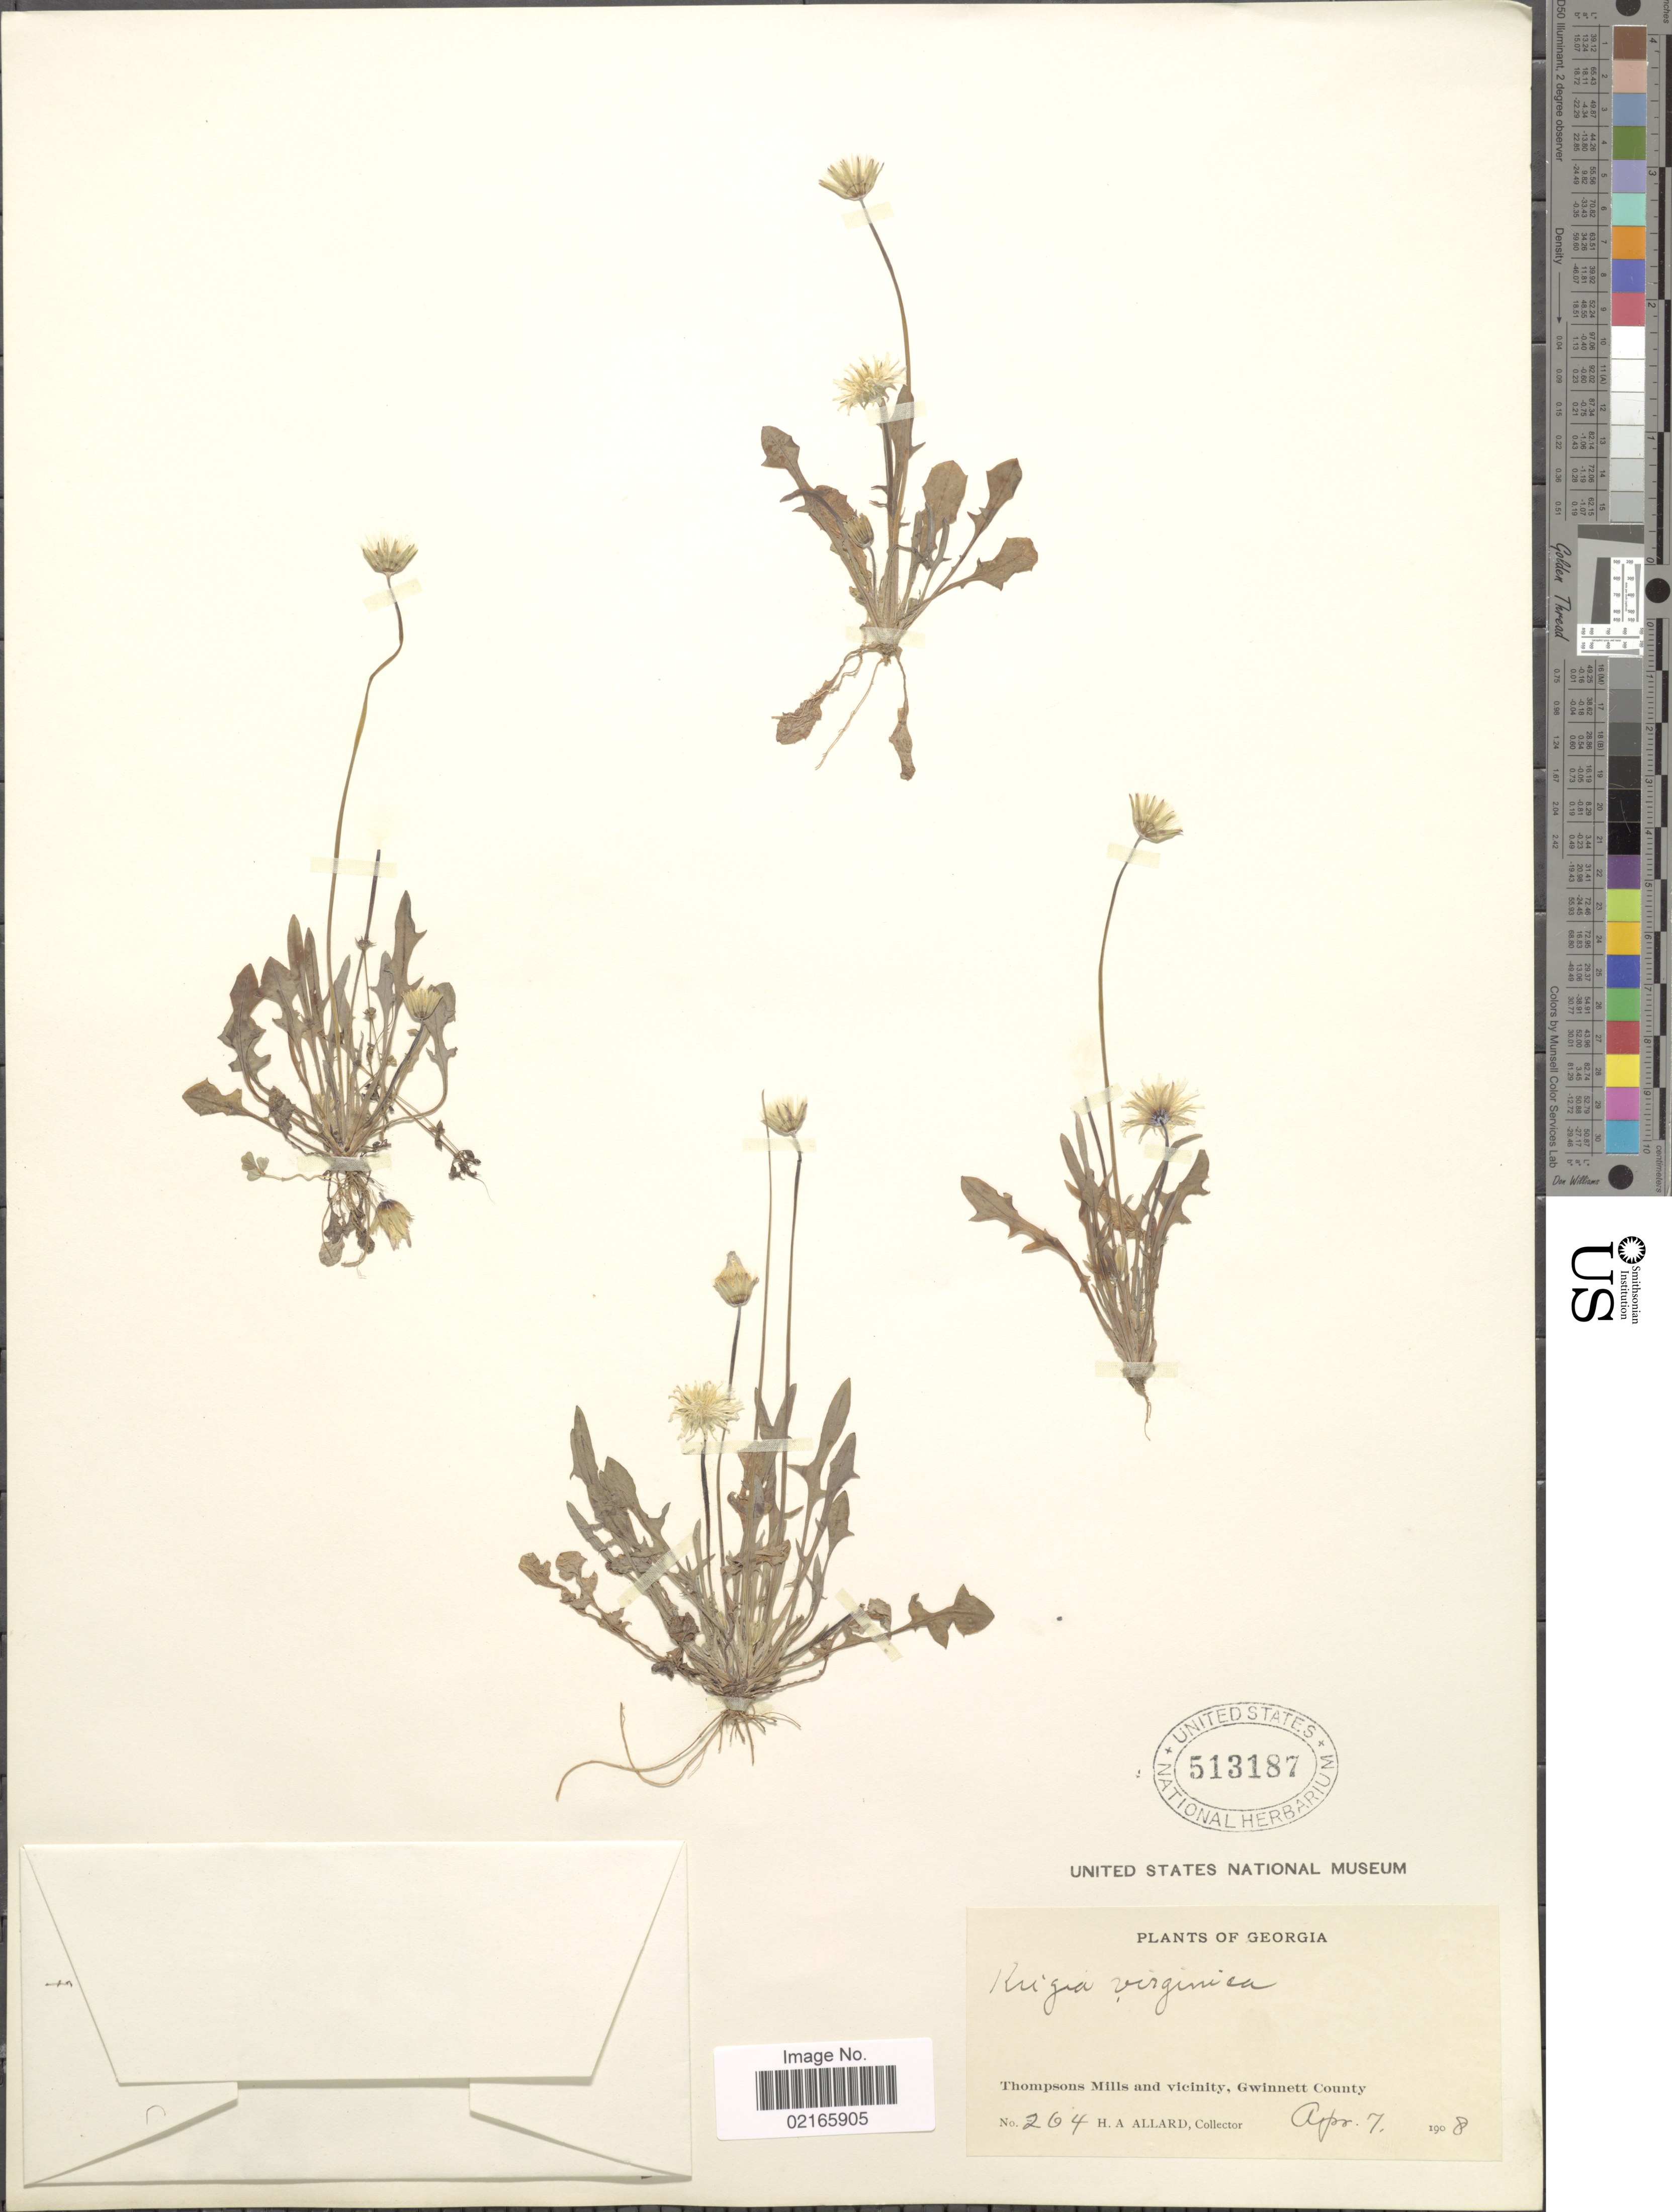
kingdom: Plantae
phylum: Tracheophyta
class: Magnoliopsida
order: Asterales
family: Asteraceae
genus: Krigia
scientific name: Krigia virginica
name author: (L.) Willd.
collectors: H. A. Allard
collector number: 264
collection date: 1908-04-07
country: United States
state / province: Georgia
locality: Thompsons Mills and vicinity, Gwinnett County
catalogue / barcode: US 513187